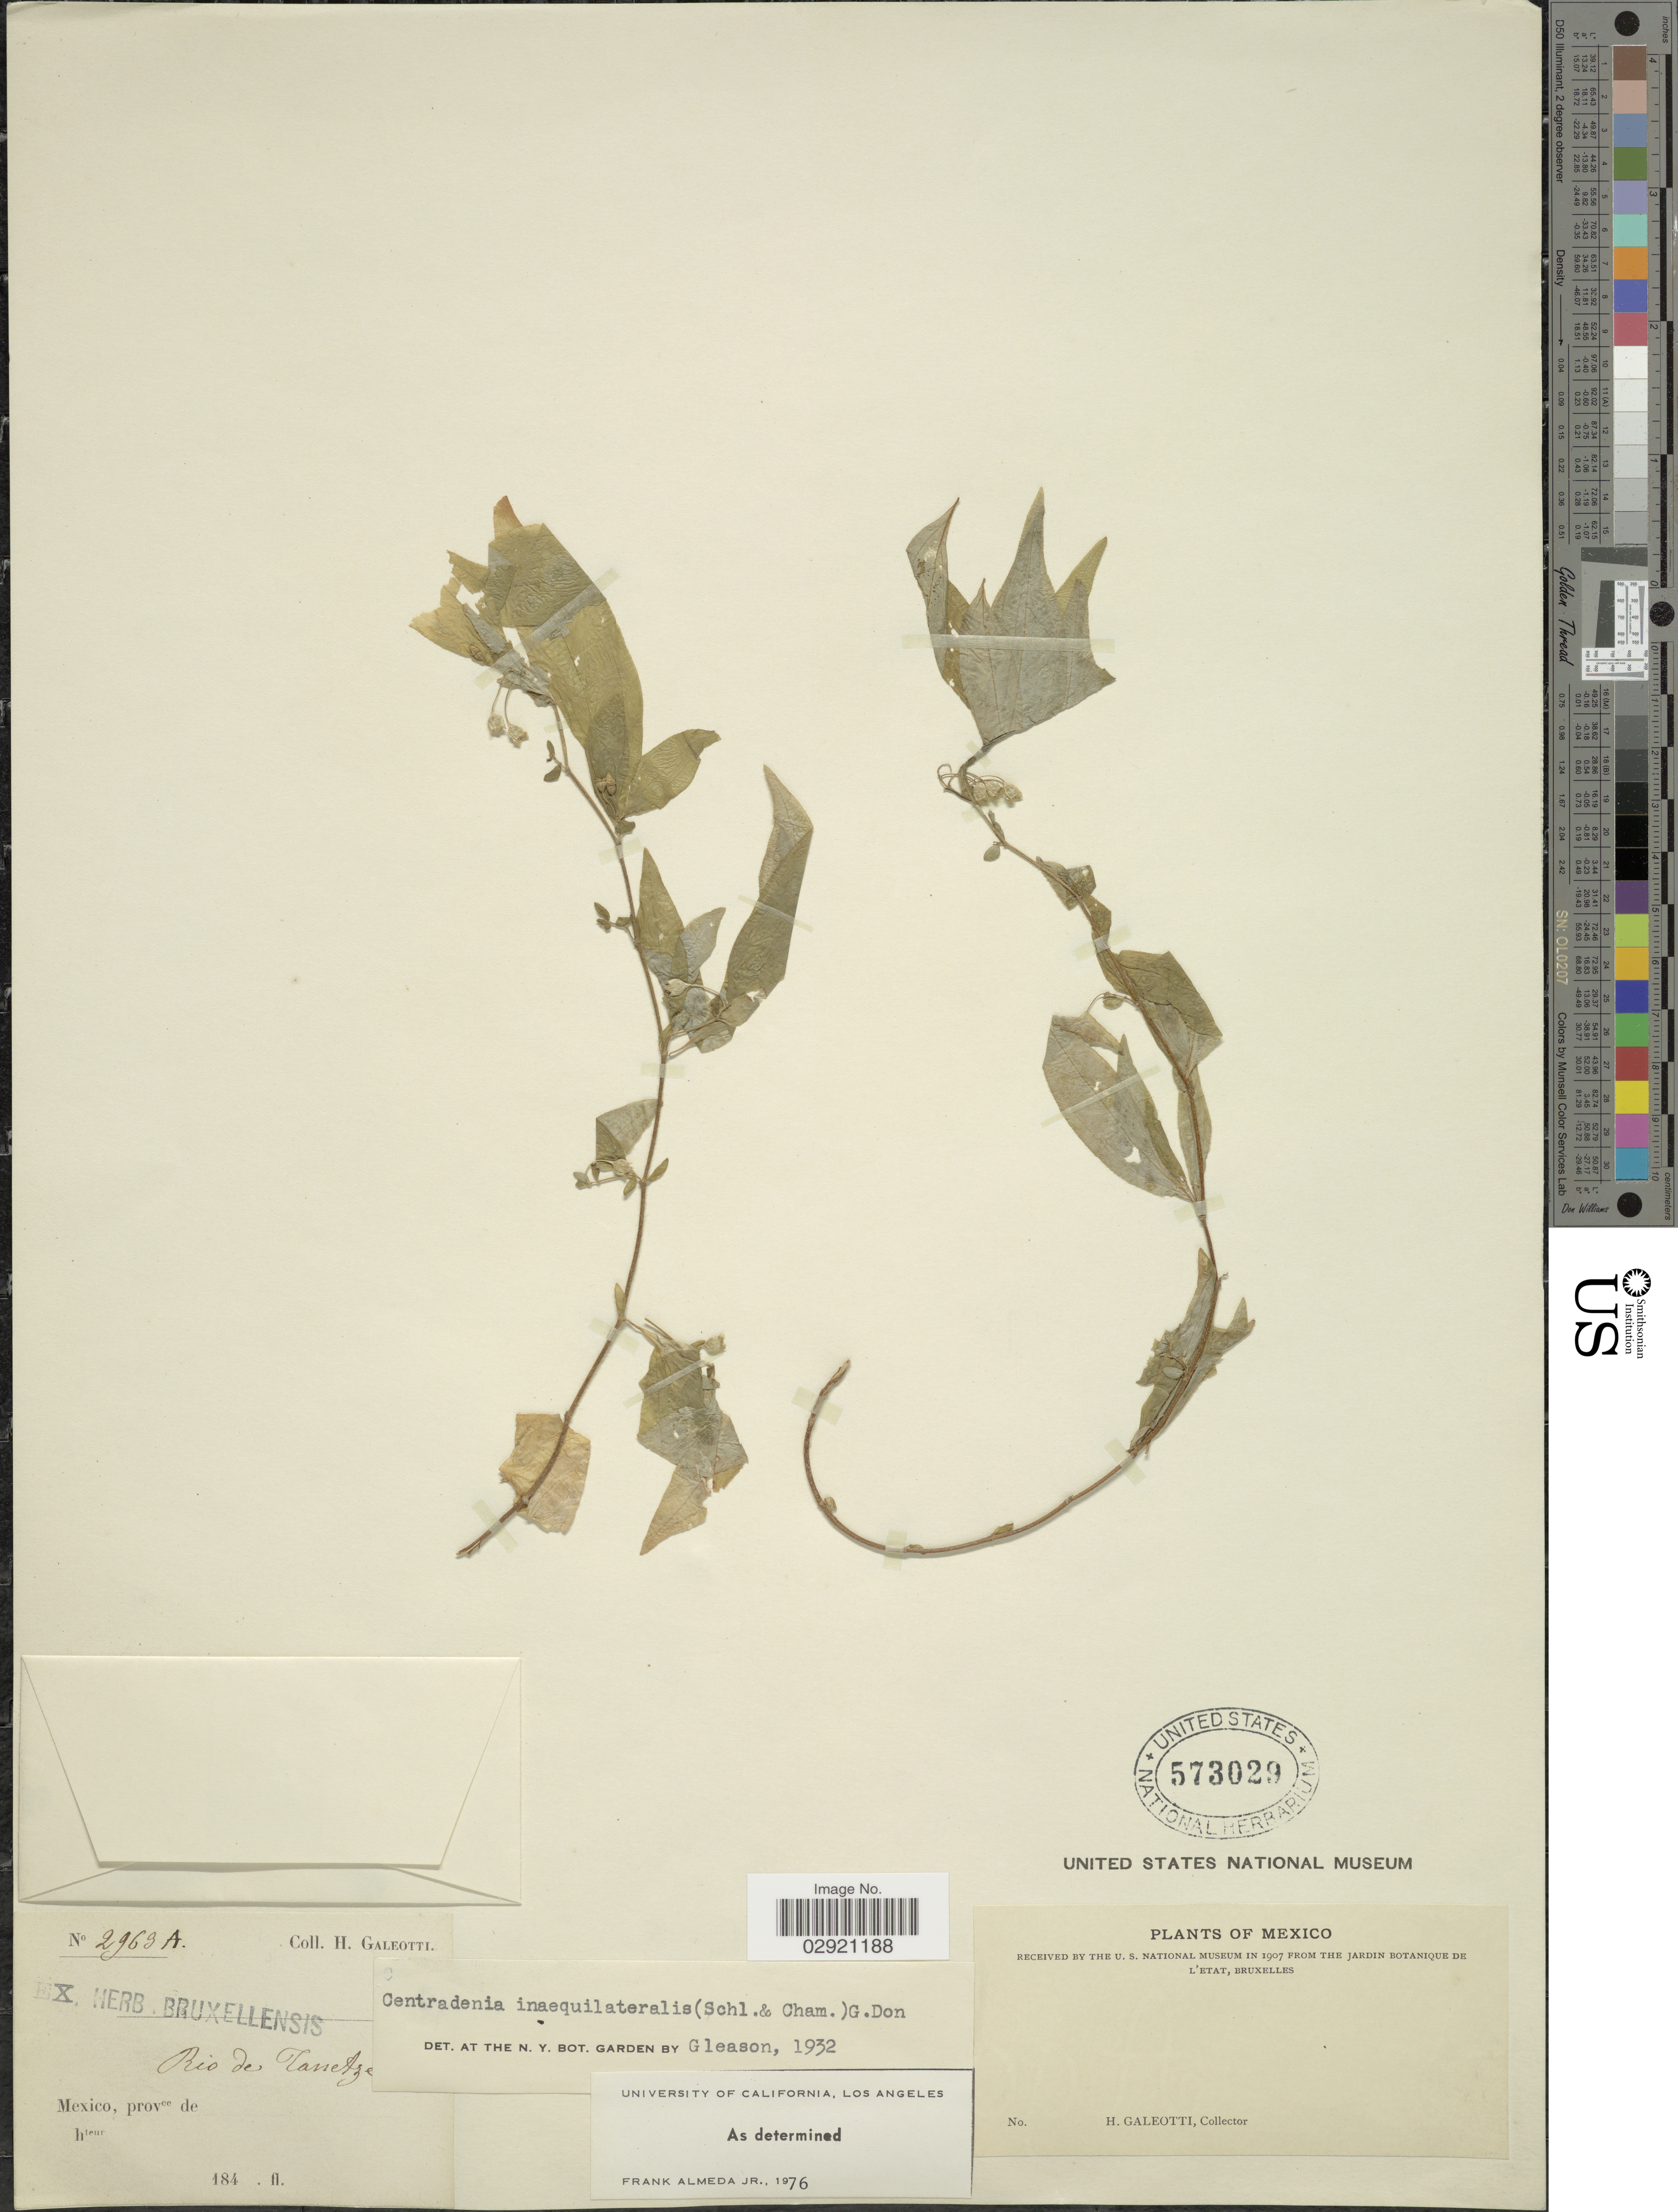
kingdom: Plantae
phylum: Tracheophyta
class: Magnoliopsida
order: Myrtales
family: Melastomataceae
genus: Centradenia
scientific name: Centradenia inaequilateralis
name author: (Gleason) G. Don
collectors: H. G. Galeotti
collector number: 2969A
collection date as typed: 184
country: Mexico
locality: Rio de Tanetze.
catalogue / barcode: US 573029